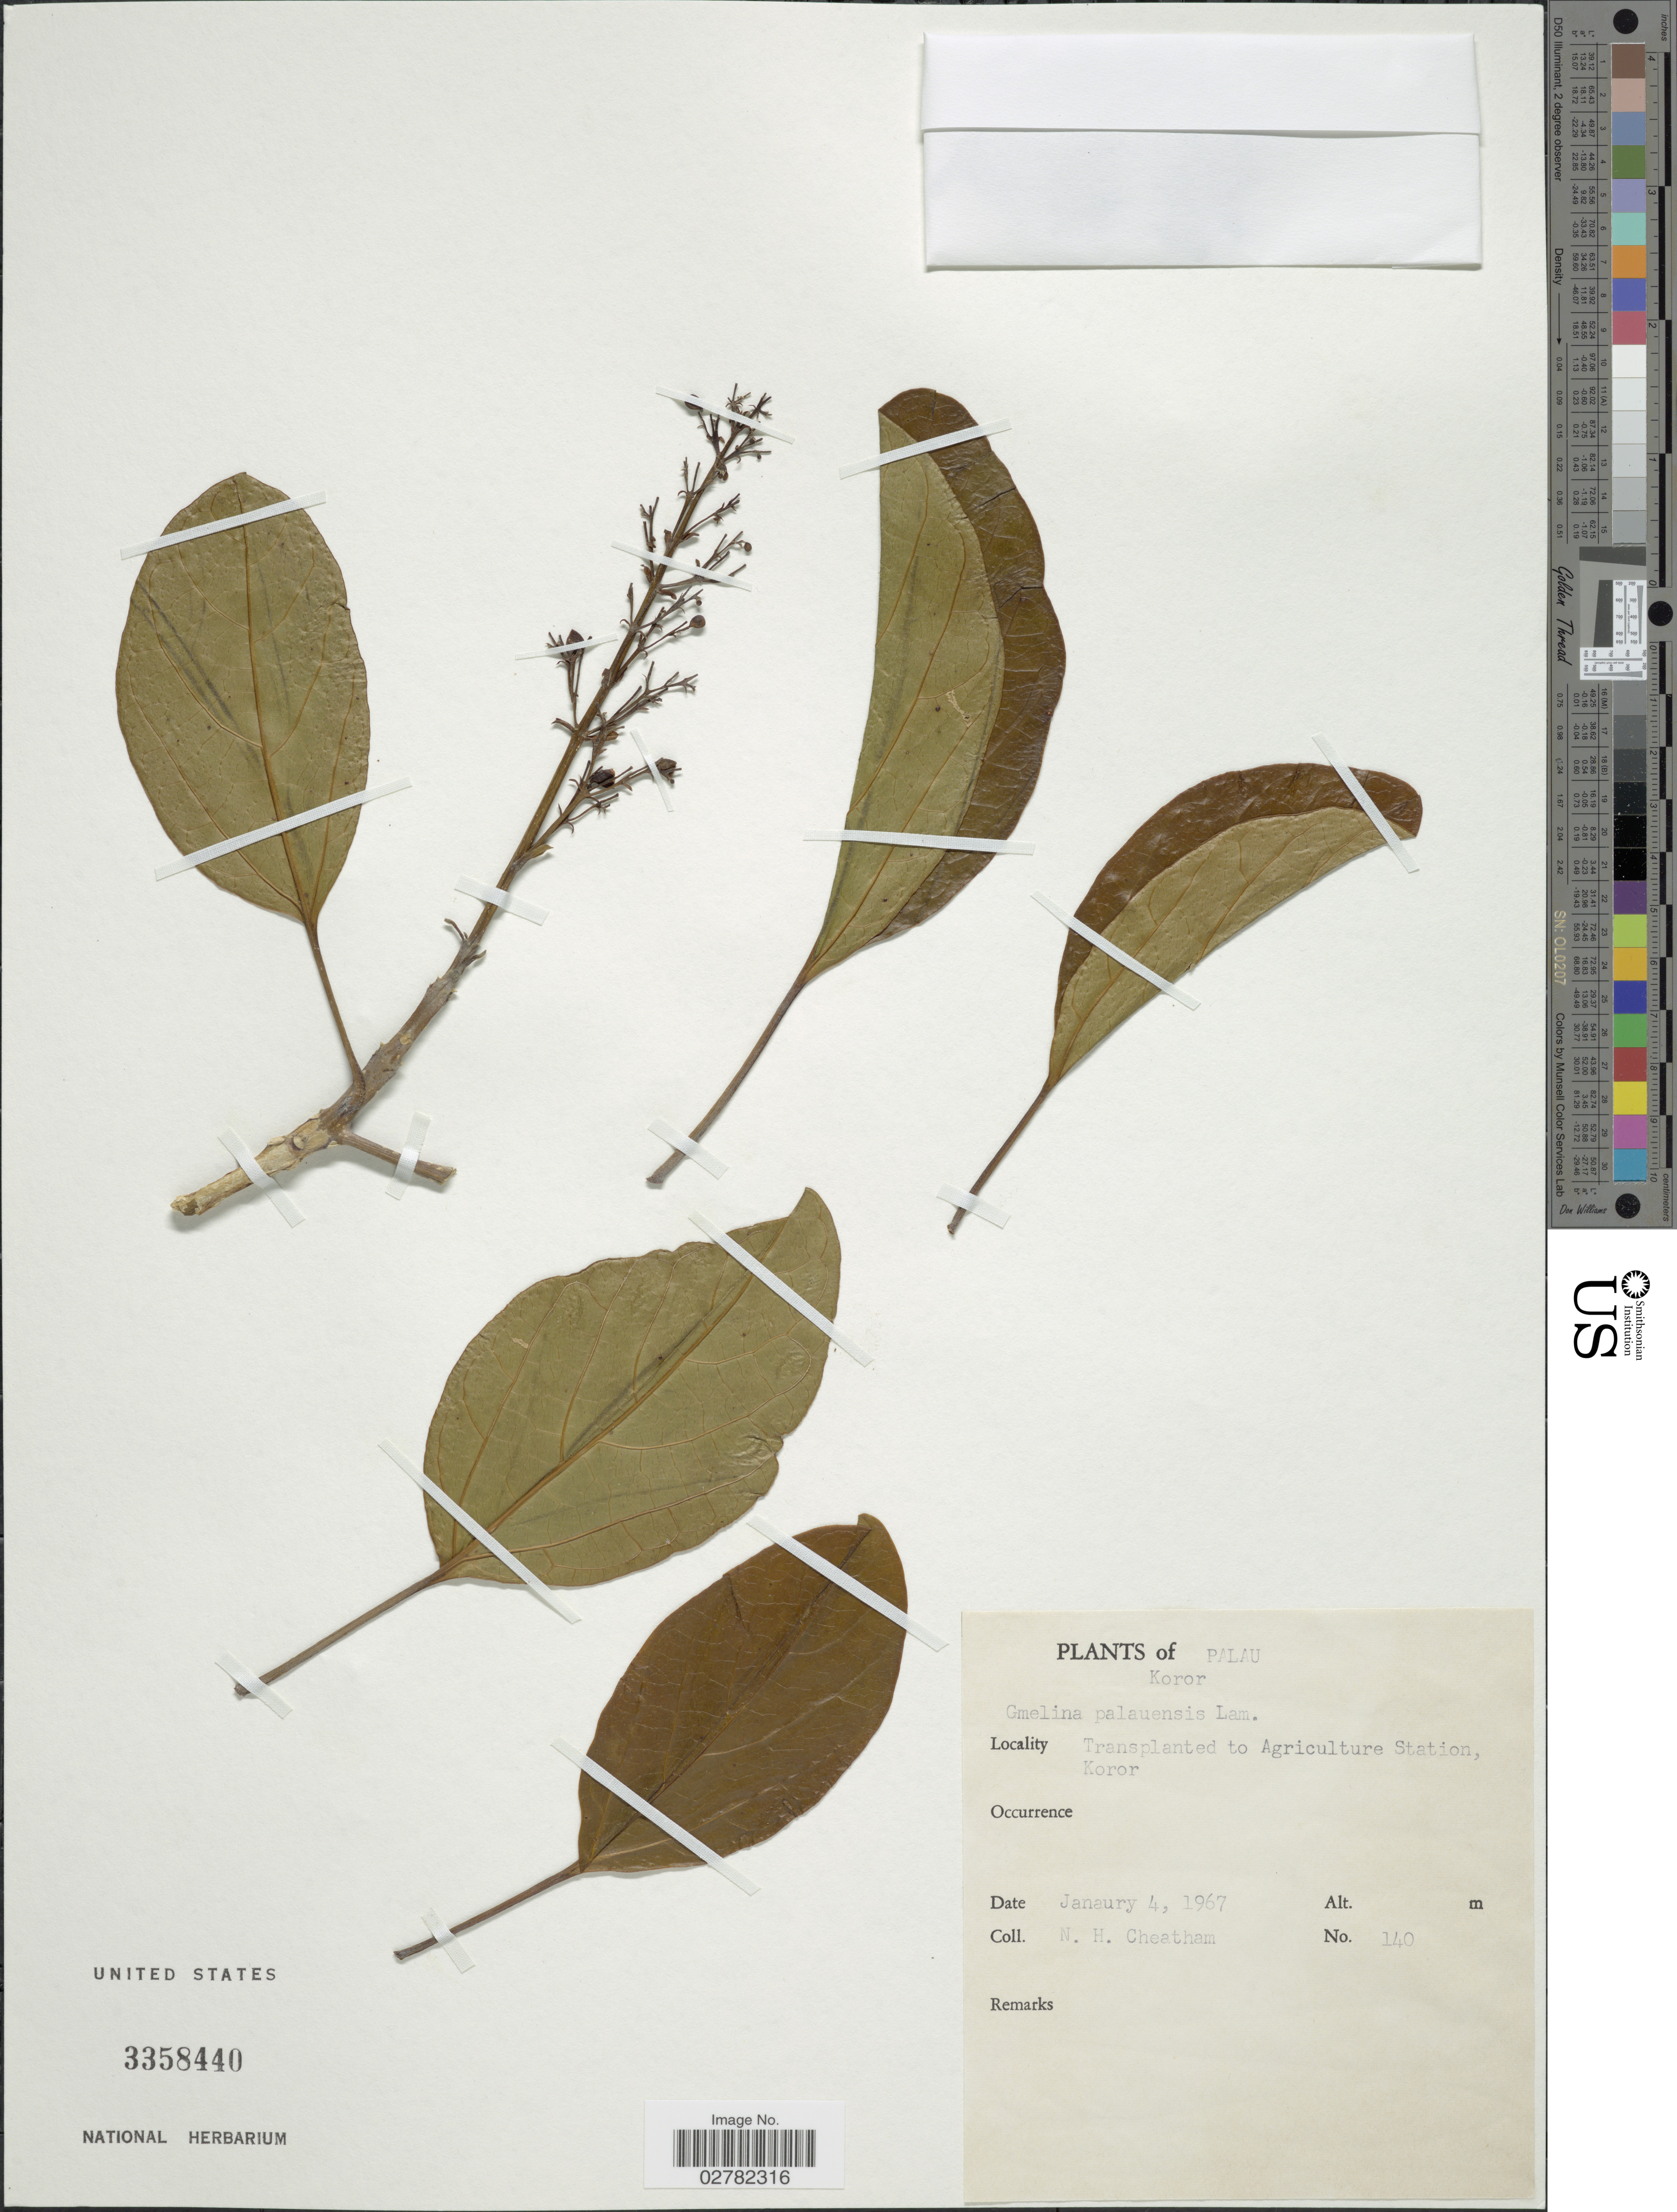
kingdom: Plantae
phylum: Tracheophyta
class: Magnoliopsida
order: Lamiales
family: Lamiaceae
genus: Gmelina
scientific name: Gmelina palawensis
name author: H.J. Lam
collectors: N. H. Cheatham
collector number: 140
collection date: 1967-01-04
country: Palau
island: Oreor [Koror]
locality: Palau. Koror. Transplanted to Agriculture Station, Koror.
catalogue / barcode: US 3358440